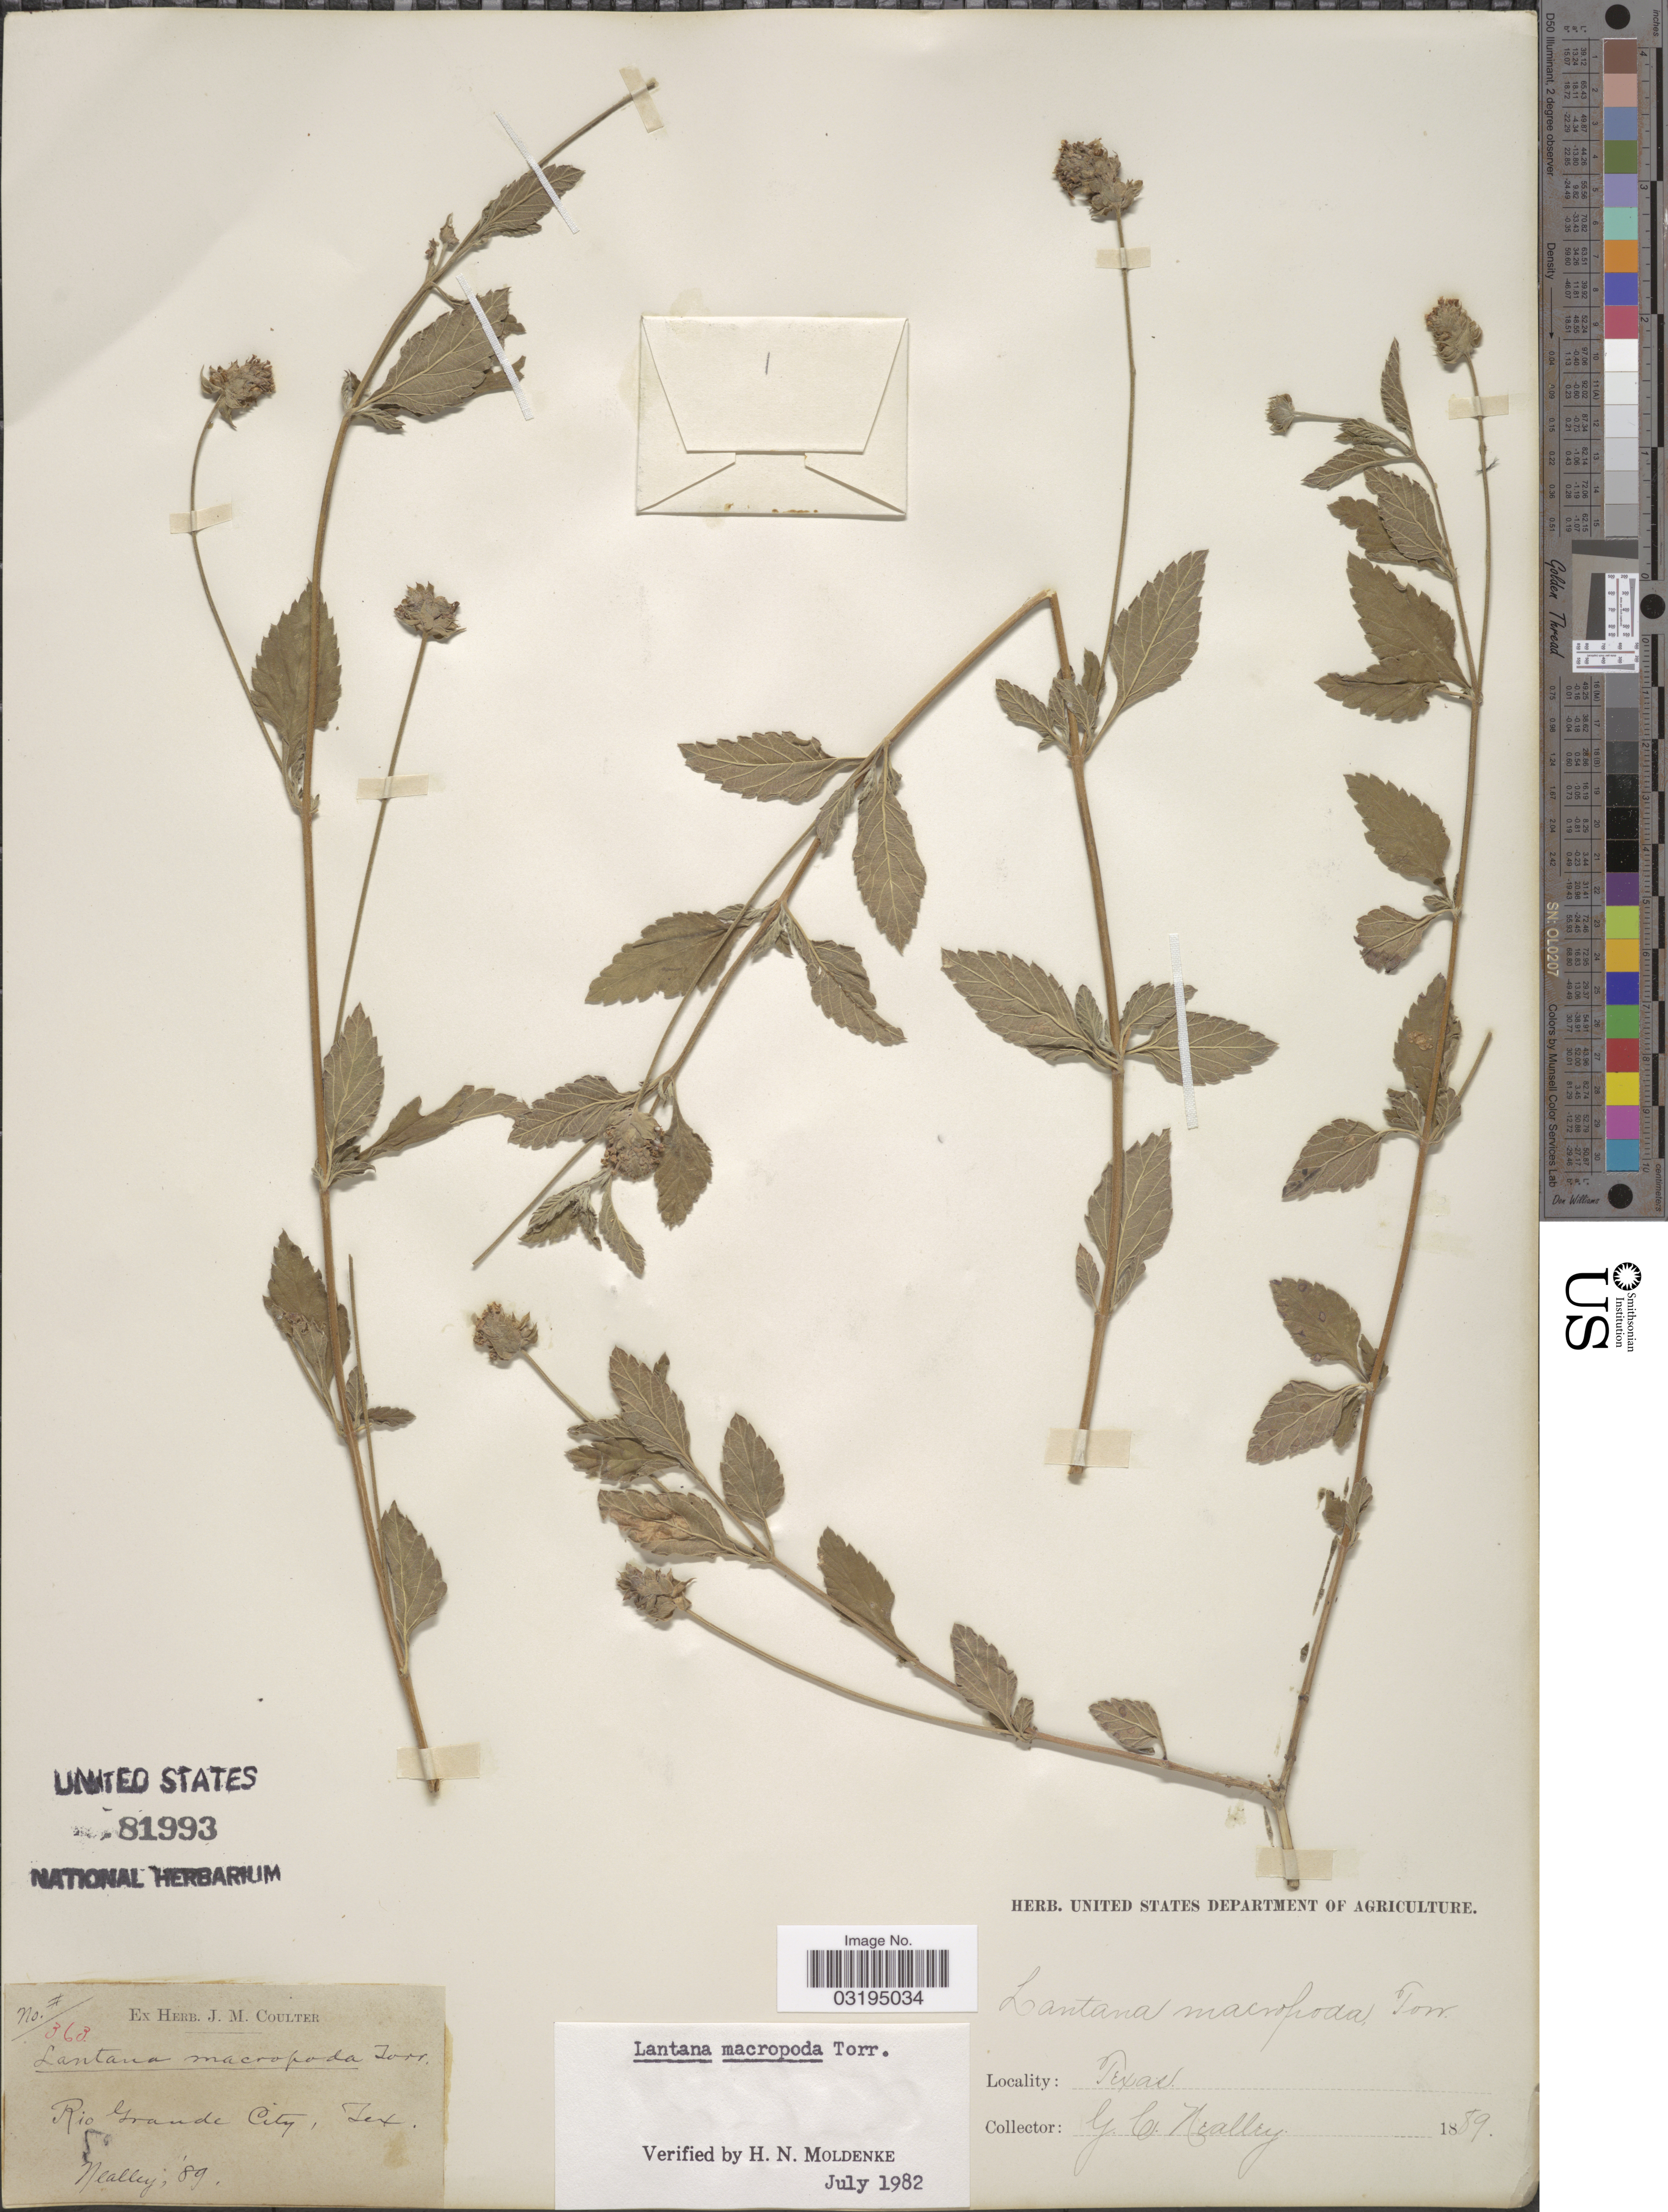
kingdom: Plantae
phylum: Tracheophyta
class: Magnoliopsida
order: Lamiales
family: Verbenaceae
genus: Lantana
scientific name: Lantana macropoda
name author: Torr.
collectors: G. Neally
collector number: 363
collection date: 1889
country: United States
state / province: Texas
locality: Rio Grande City.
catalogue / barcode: US 81993